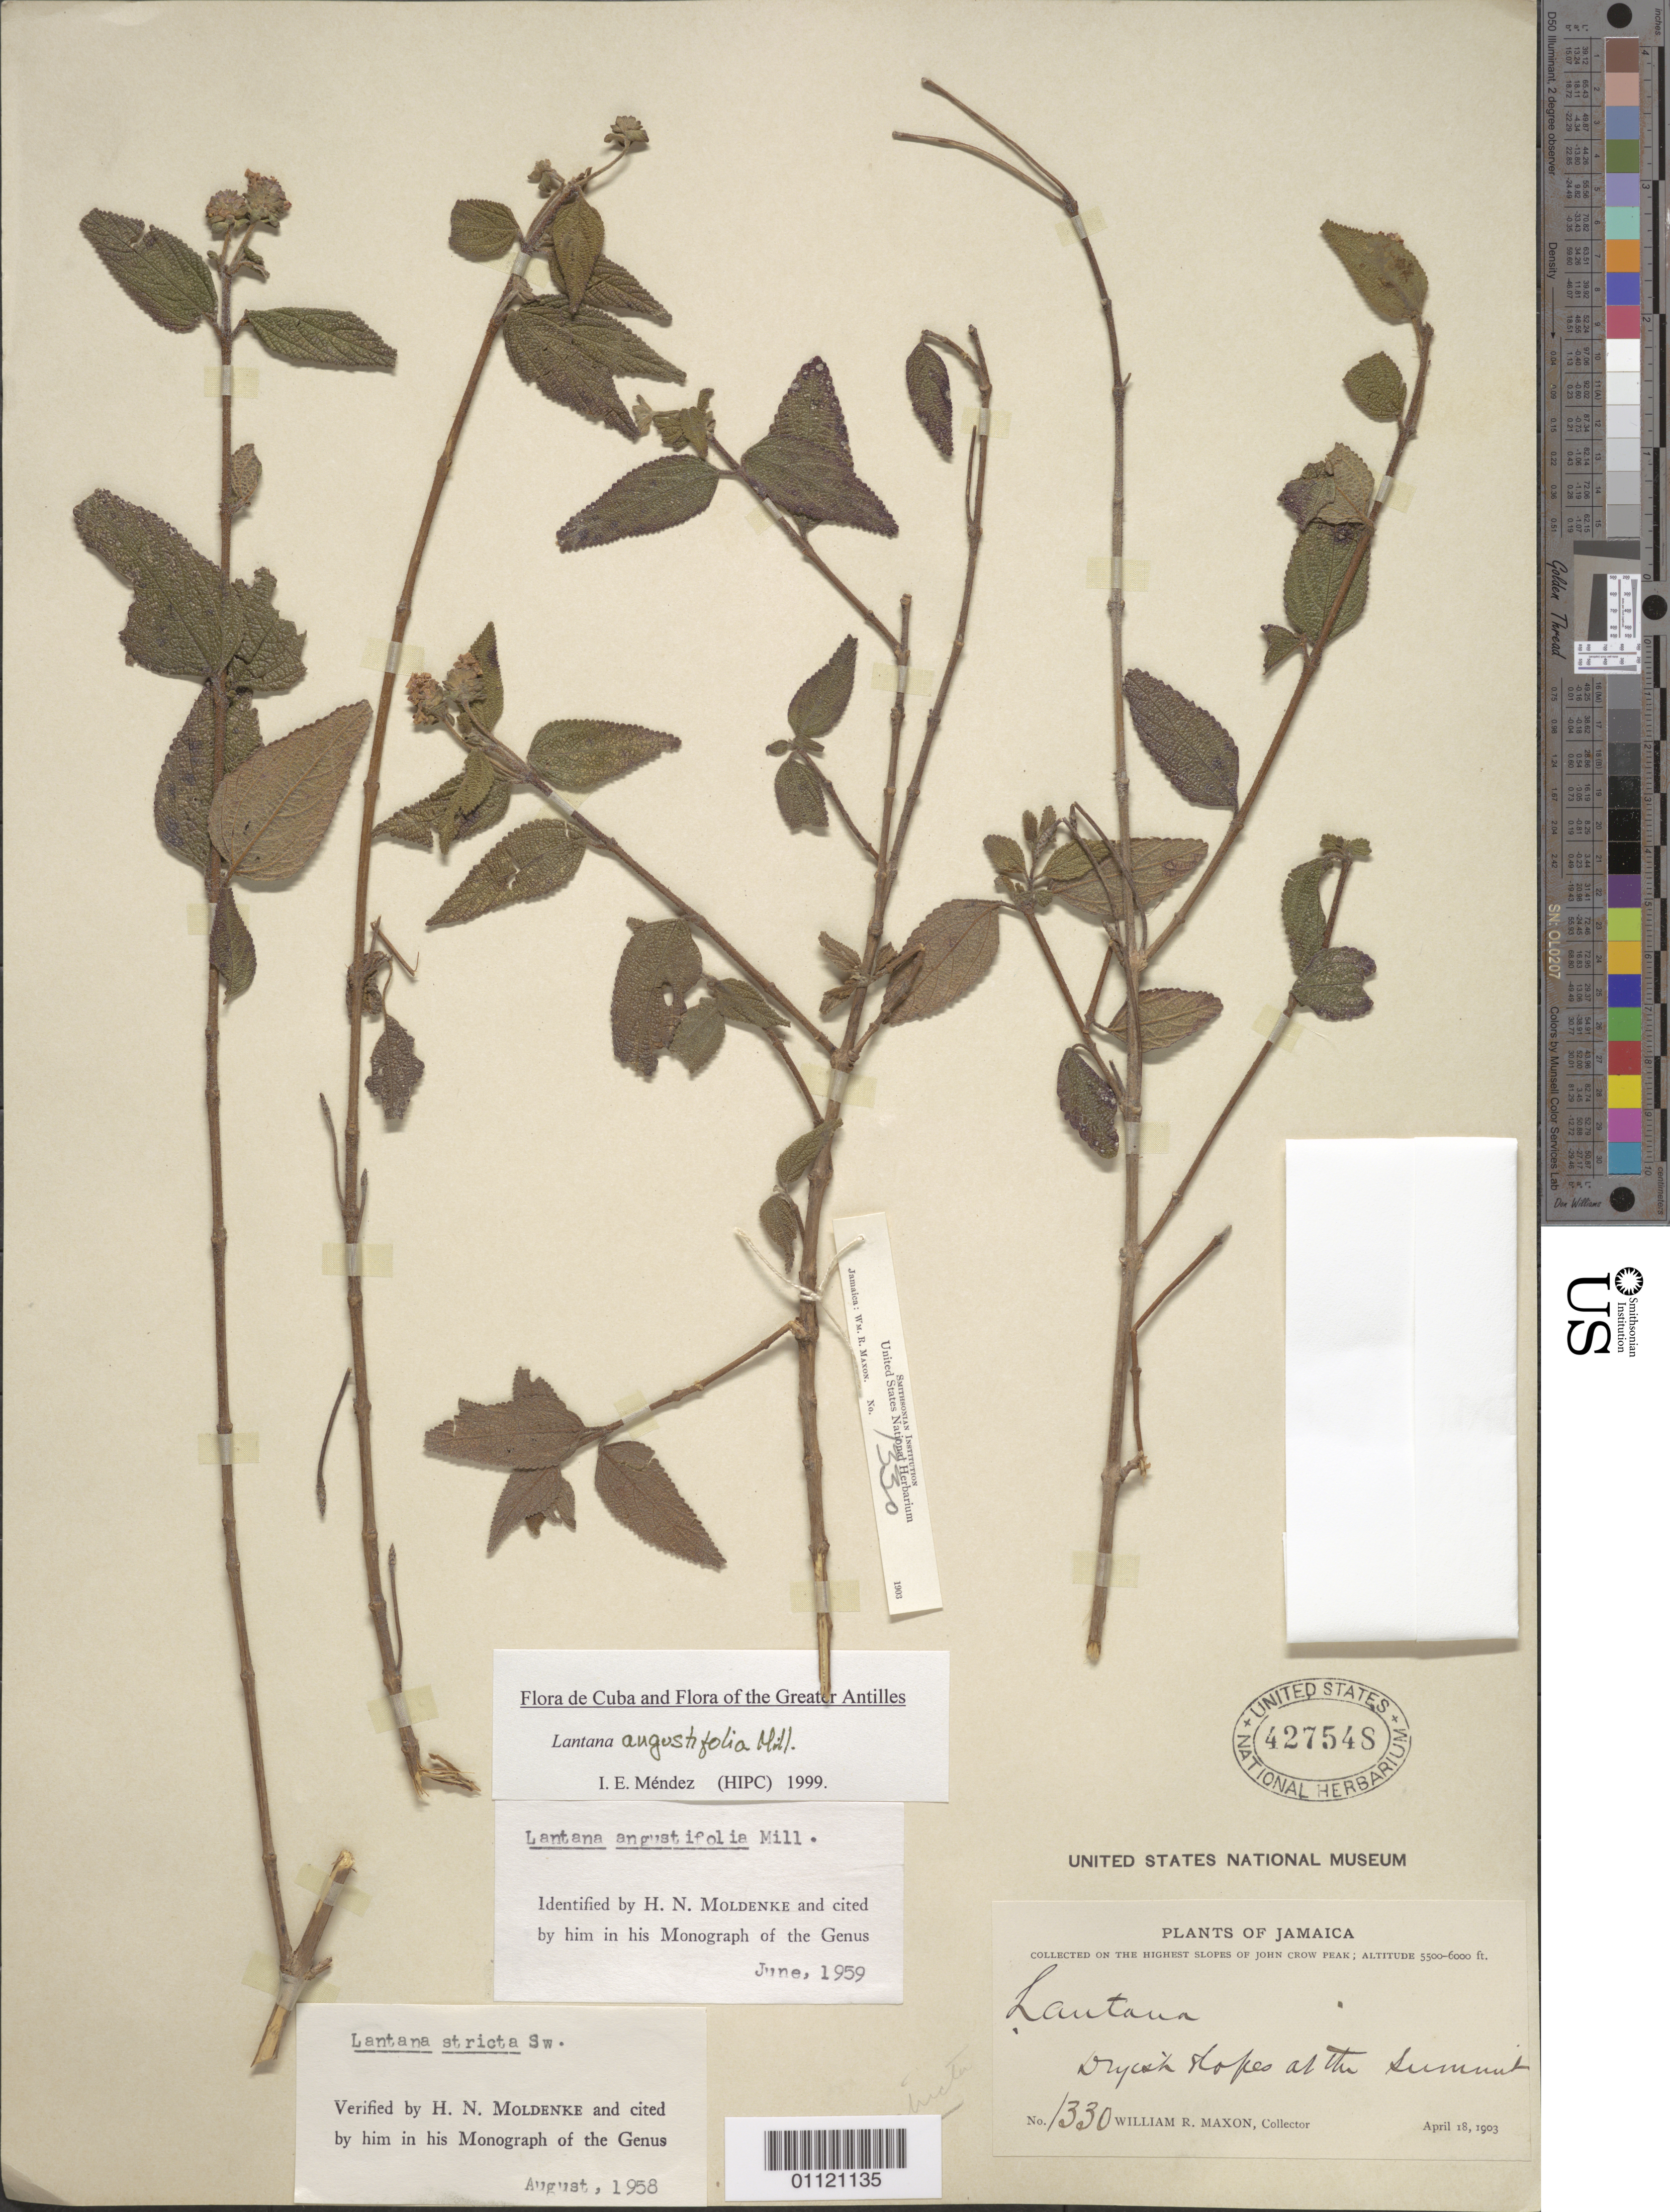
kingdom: Plantae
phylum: Tracheophyta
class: Magnoliopsida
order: Lamiales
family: Verbenaceae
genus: Lantana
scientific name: Lantana angustifolia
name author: Mill.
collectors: W. R. Maxon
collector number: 1330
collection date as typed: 18 Apr 1903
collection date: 1903-04-18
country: Jamaica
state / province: Portland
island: Jamaica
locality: Highest slopes of John Crow peak: dryish slopes at the summit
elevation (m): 1676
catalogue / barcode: US 427548